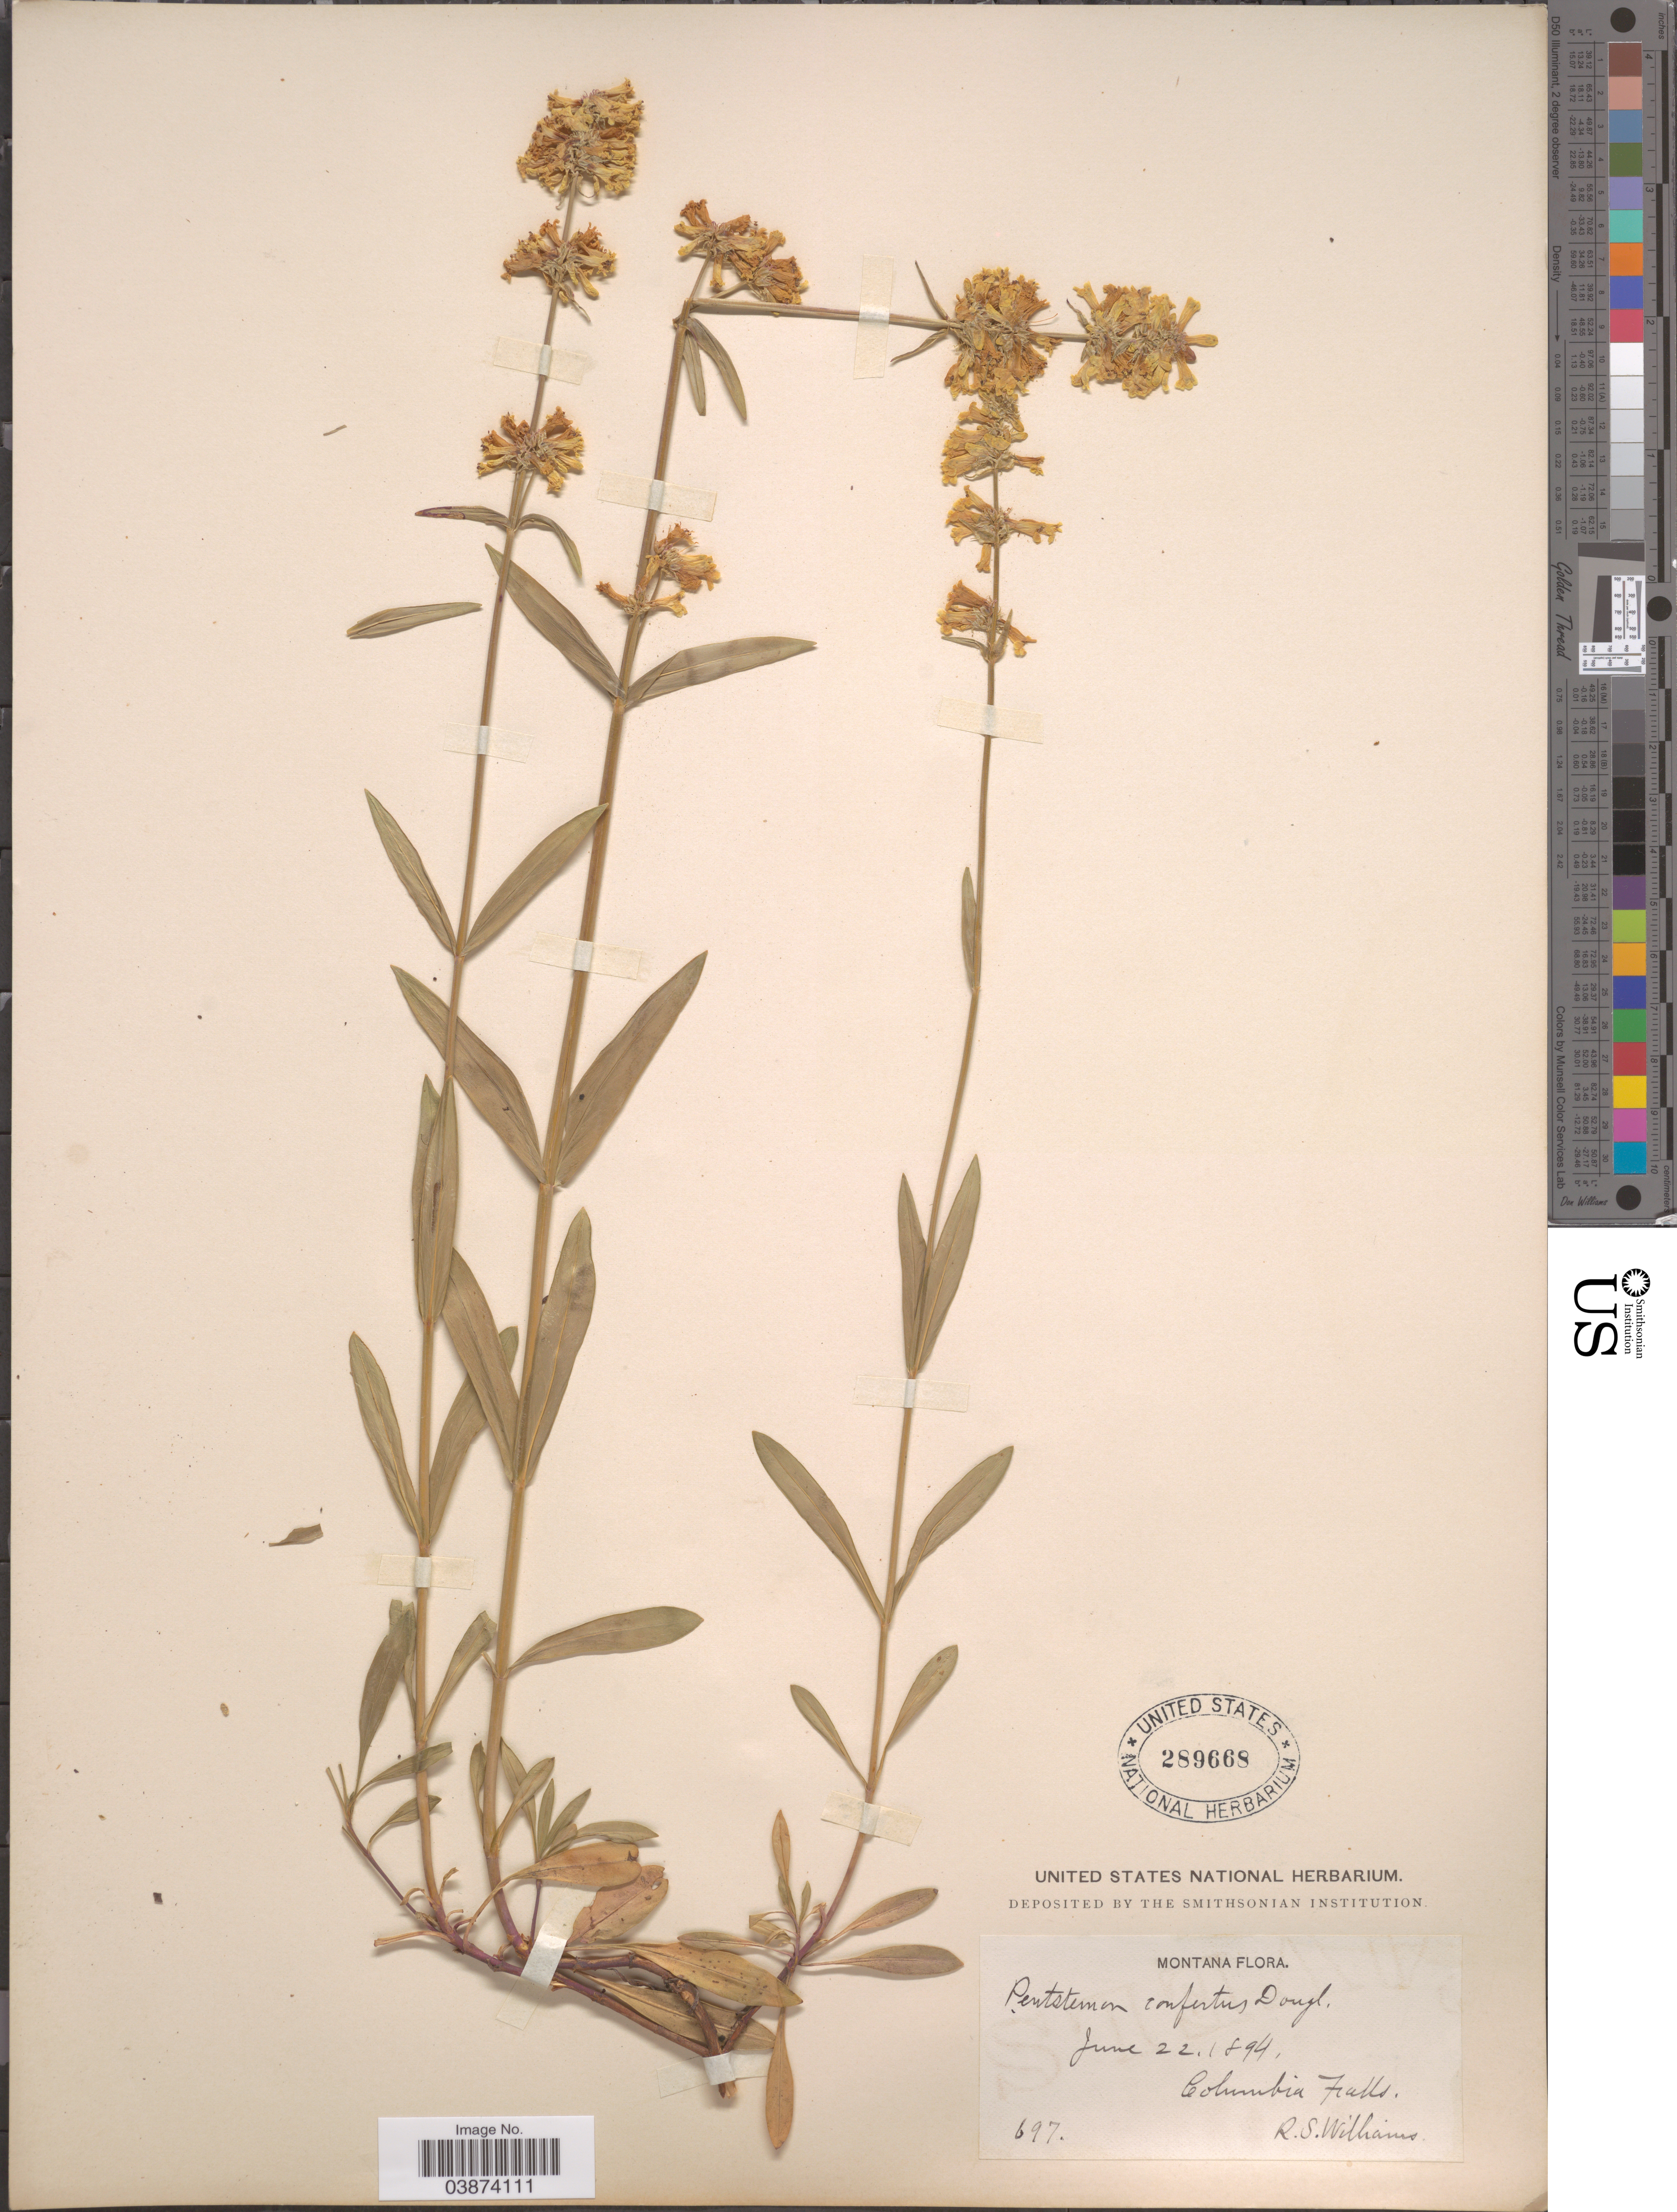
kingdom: Plantae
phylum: Tracheophyta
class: Magnoliopsida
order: Lamiales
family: Plantaginaceae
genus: Penstemon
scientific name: Penstemon confertus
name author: Douglas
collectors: R. S. Williams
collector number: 697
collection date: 1894-06-22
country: United States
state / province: Montana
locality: Columbia Falls.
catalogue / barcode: US 289668